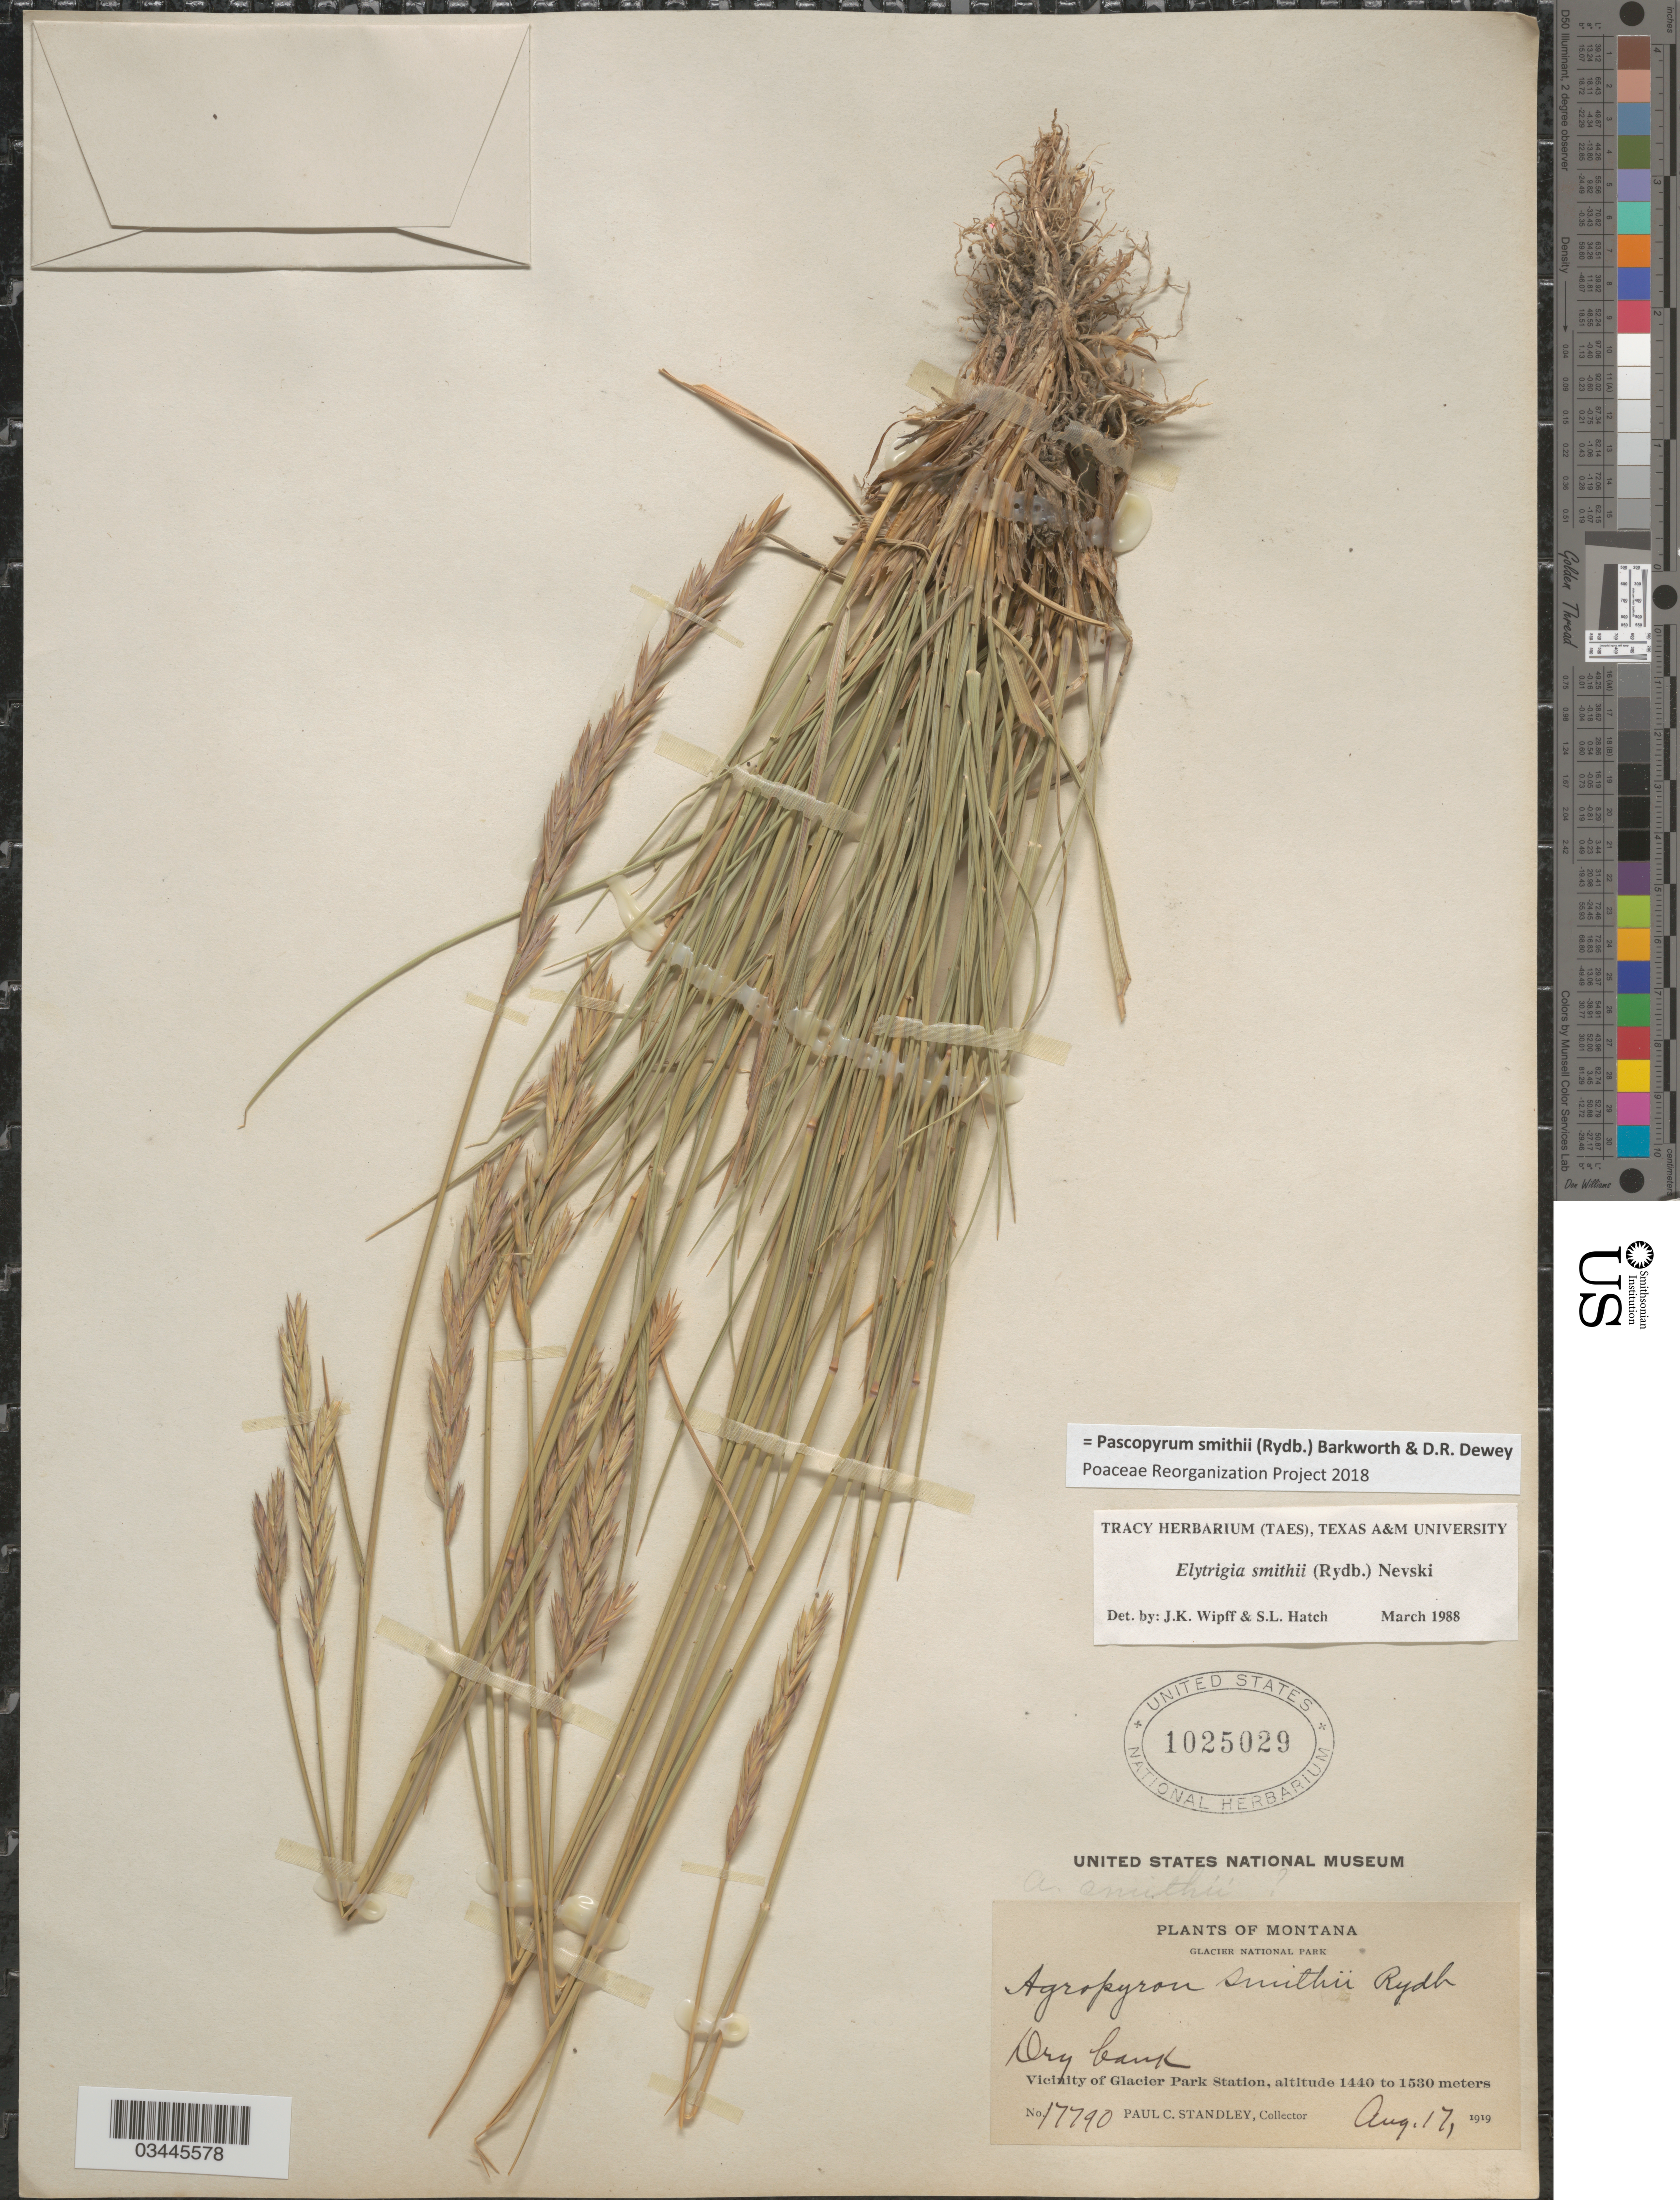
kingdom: Plantae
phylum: Tracheophyta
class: Liliopsida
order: Poales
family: Poaceae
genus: Pascopyrum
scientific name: Pascopyrum smithii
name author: (Rydb.) Barkworth & Dewey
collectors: P. C. Standley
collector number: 17790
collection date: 1919-08-17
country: United States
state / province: Montana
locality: Glacier National Park. Vicinity of Glacier Park Station.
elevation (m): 1440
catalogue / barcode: US 1025029